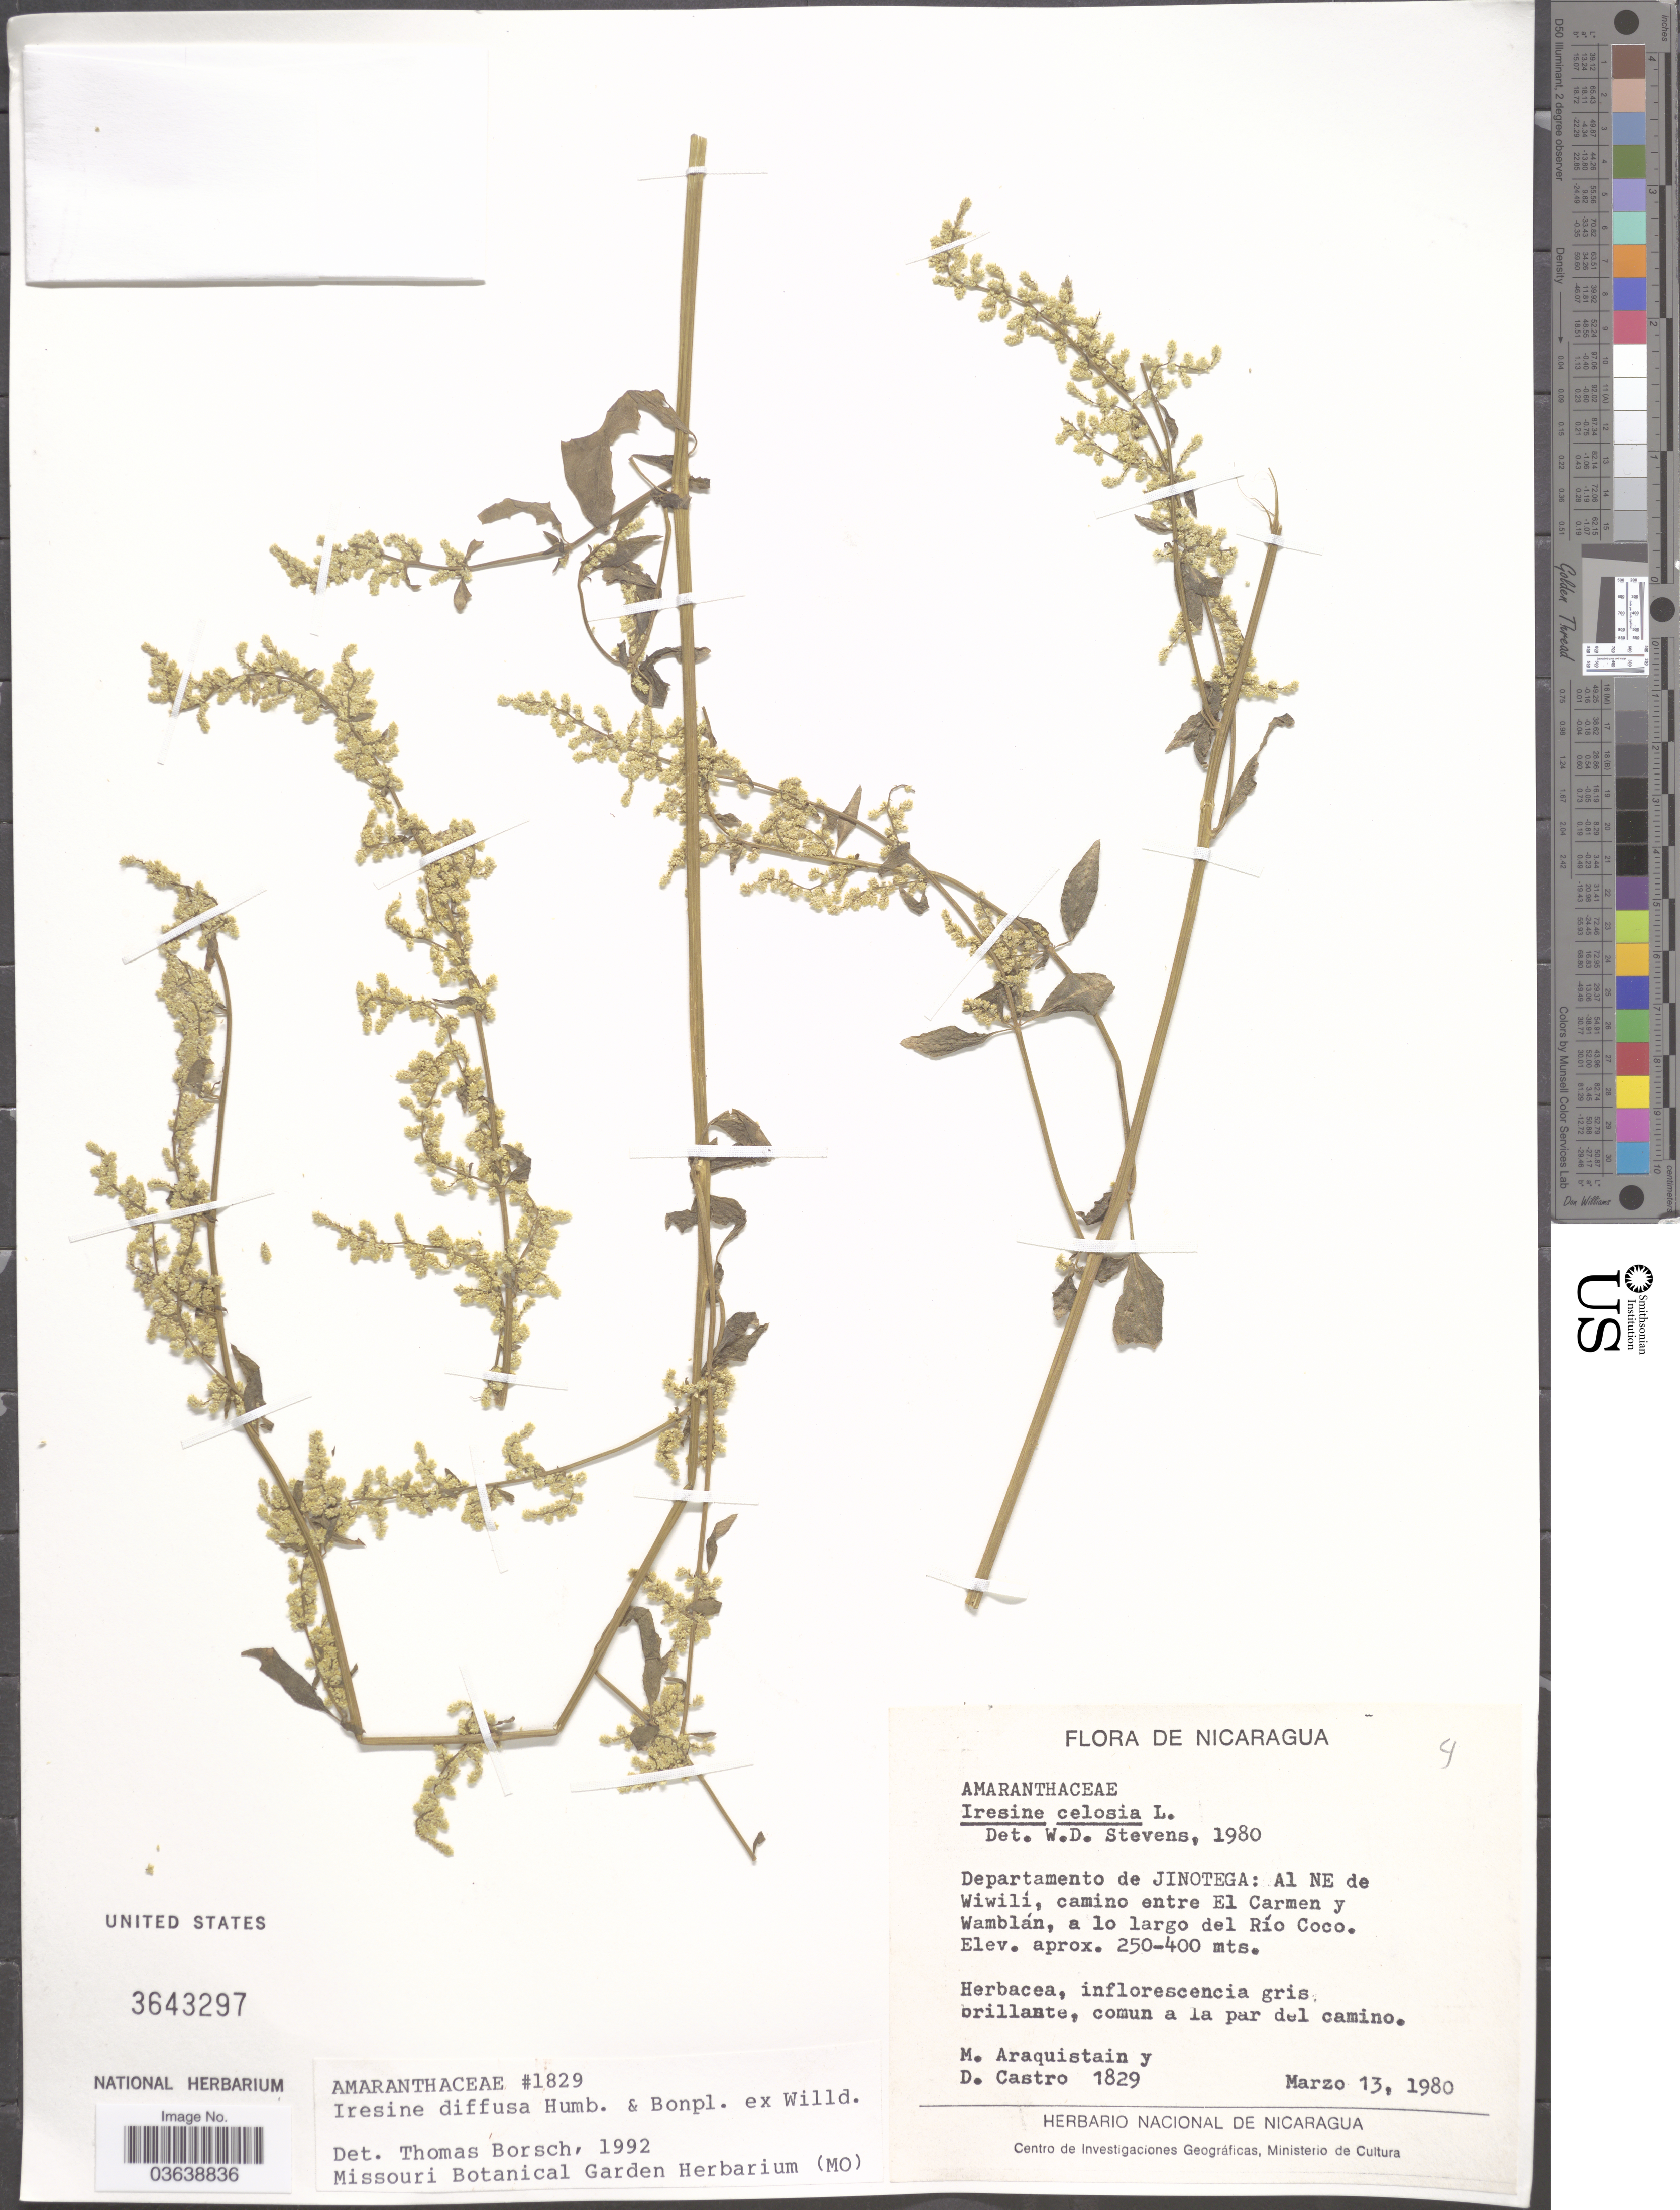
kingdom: Plantae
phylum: Tracheophyta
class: Magnoliopsida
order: Caryophyllales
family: Amaranthaceae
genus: Iresine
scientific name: Iresine diffusa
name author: Humb. & Bonpl. ex Willd.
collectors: M. Araquistain & D. Castro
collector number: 1829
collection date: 1980-03-13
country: Nicaragua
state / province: Jinotega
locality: Departamento de Jinotega: Al NE de Wiwili, camino entre El Carmen y Wamblán, a lo largo del Río Coco.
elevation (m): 250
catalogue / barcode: US 3643297